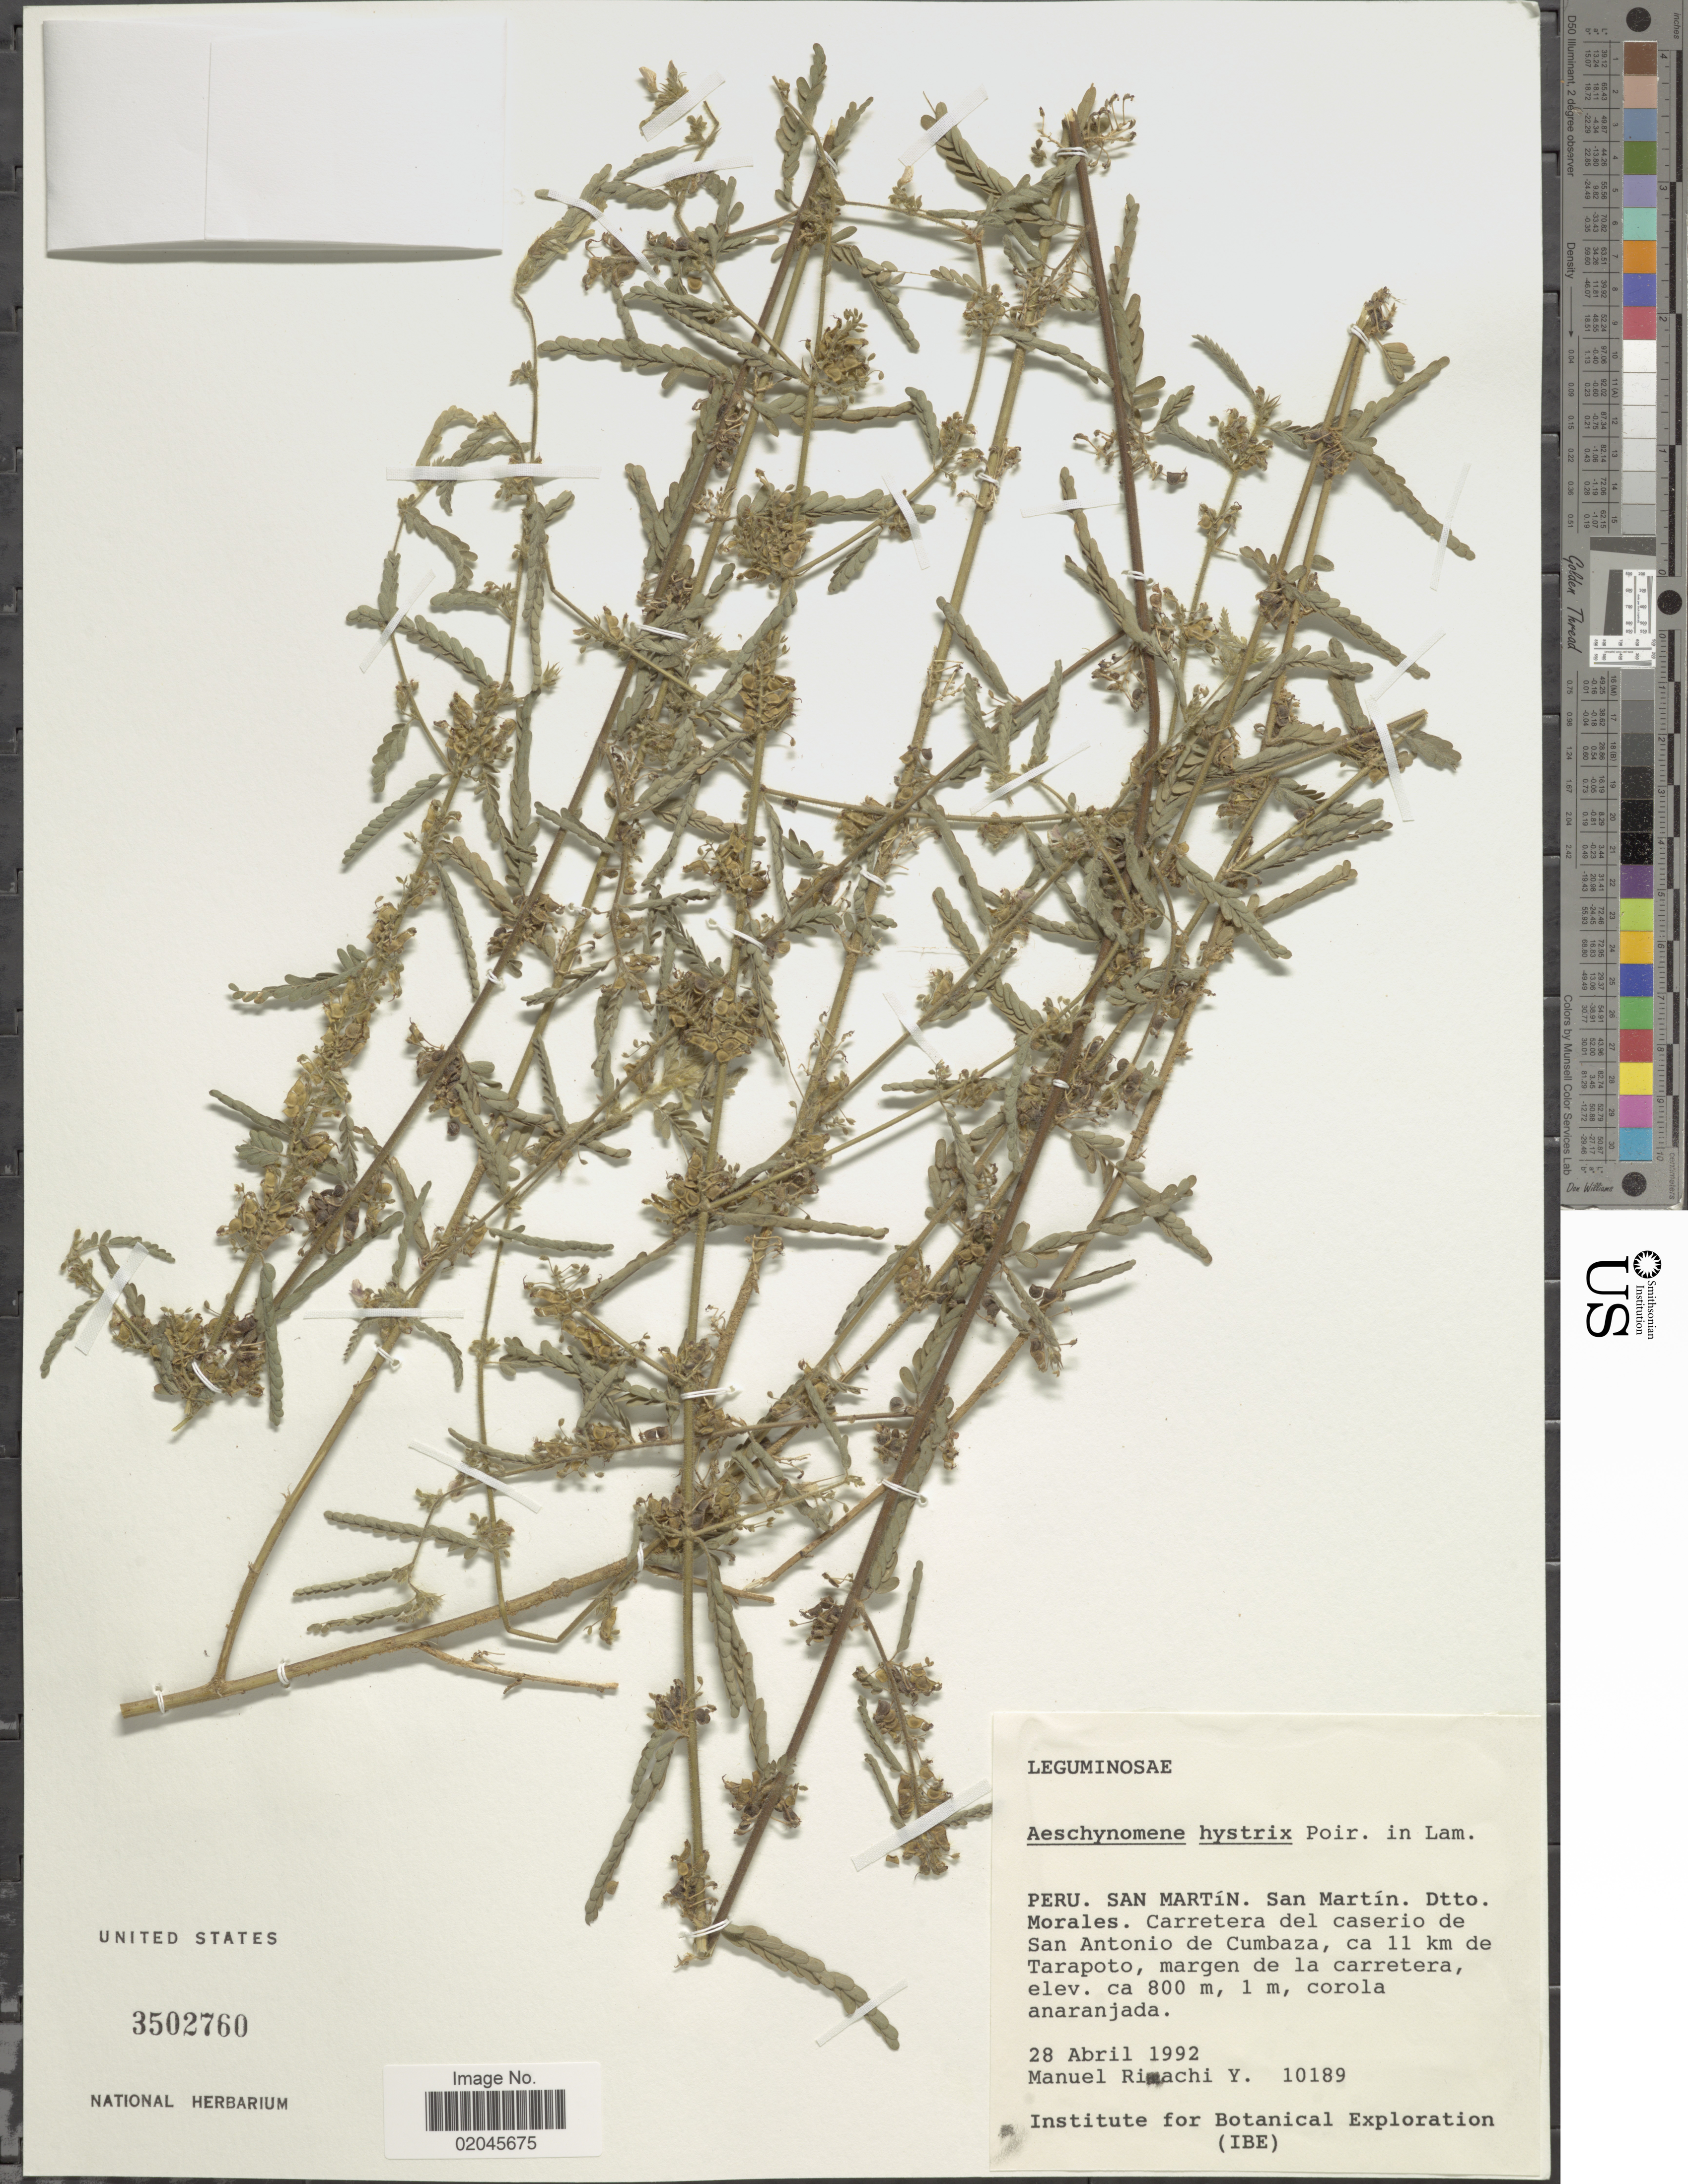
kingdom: Plantae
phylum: Tracheophyta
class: Magnoliopsida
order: Fabales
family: Fabaceae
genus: Aeschynomene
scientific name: Aeschynomene histrix var. histrix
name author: Poir.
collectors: M. Rimachi Y.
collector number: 10189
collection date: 1992-04-28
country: Peru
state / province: San Martín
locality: Dtto. Morales, Carretera del caserio de San Antonio de Cumbaza, ca 11 km de Tarapoto, margen de la carretera.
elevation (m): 800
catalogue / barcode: US 3502760